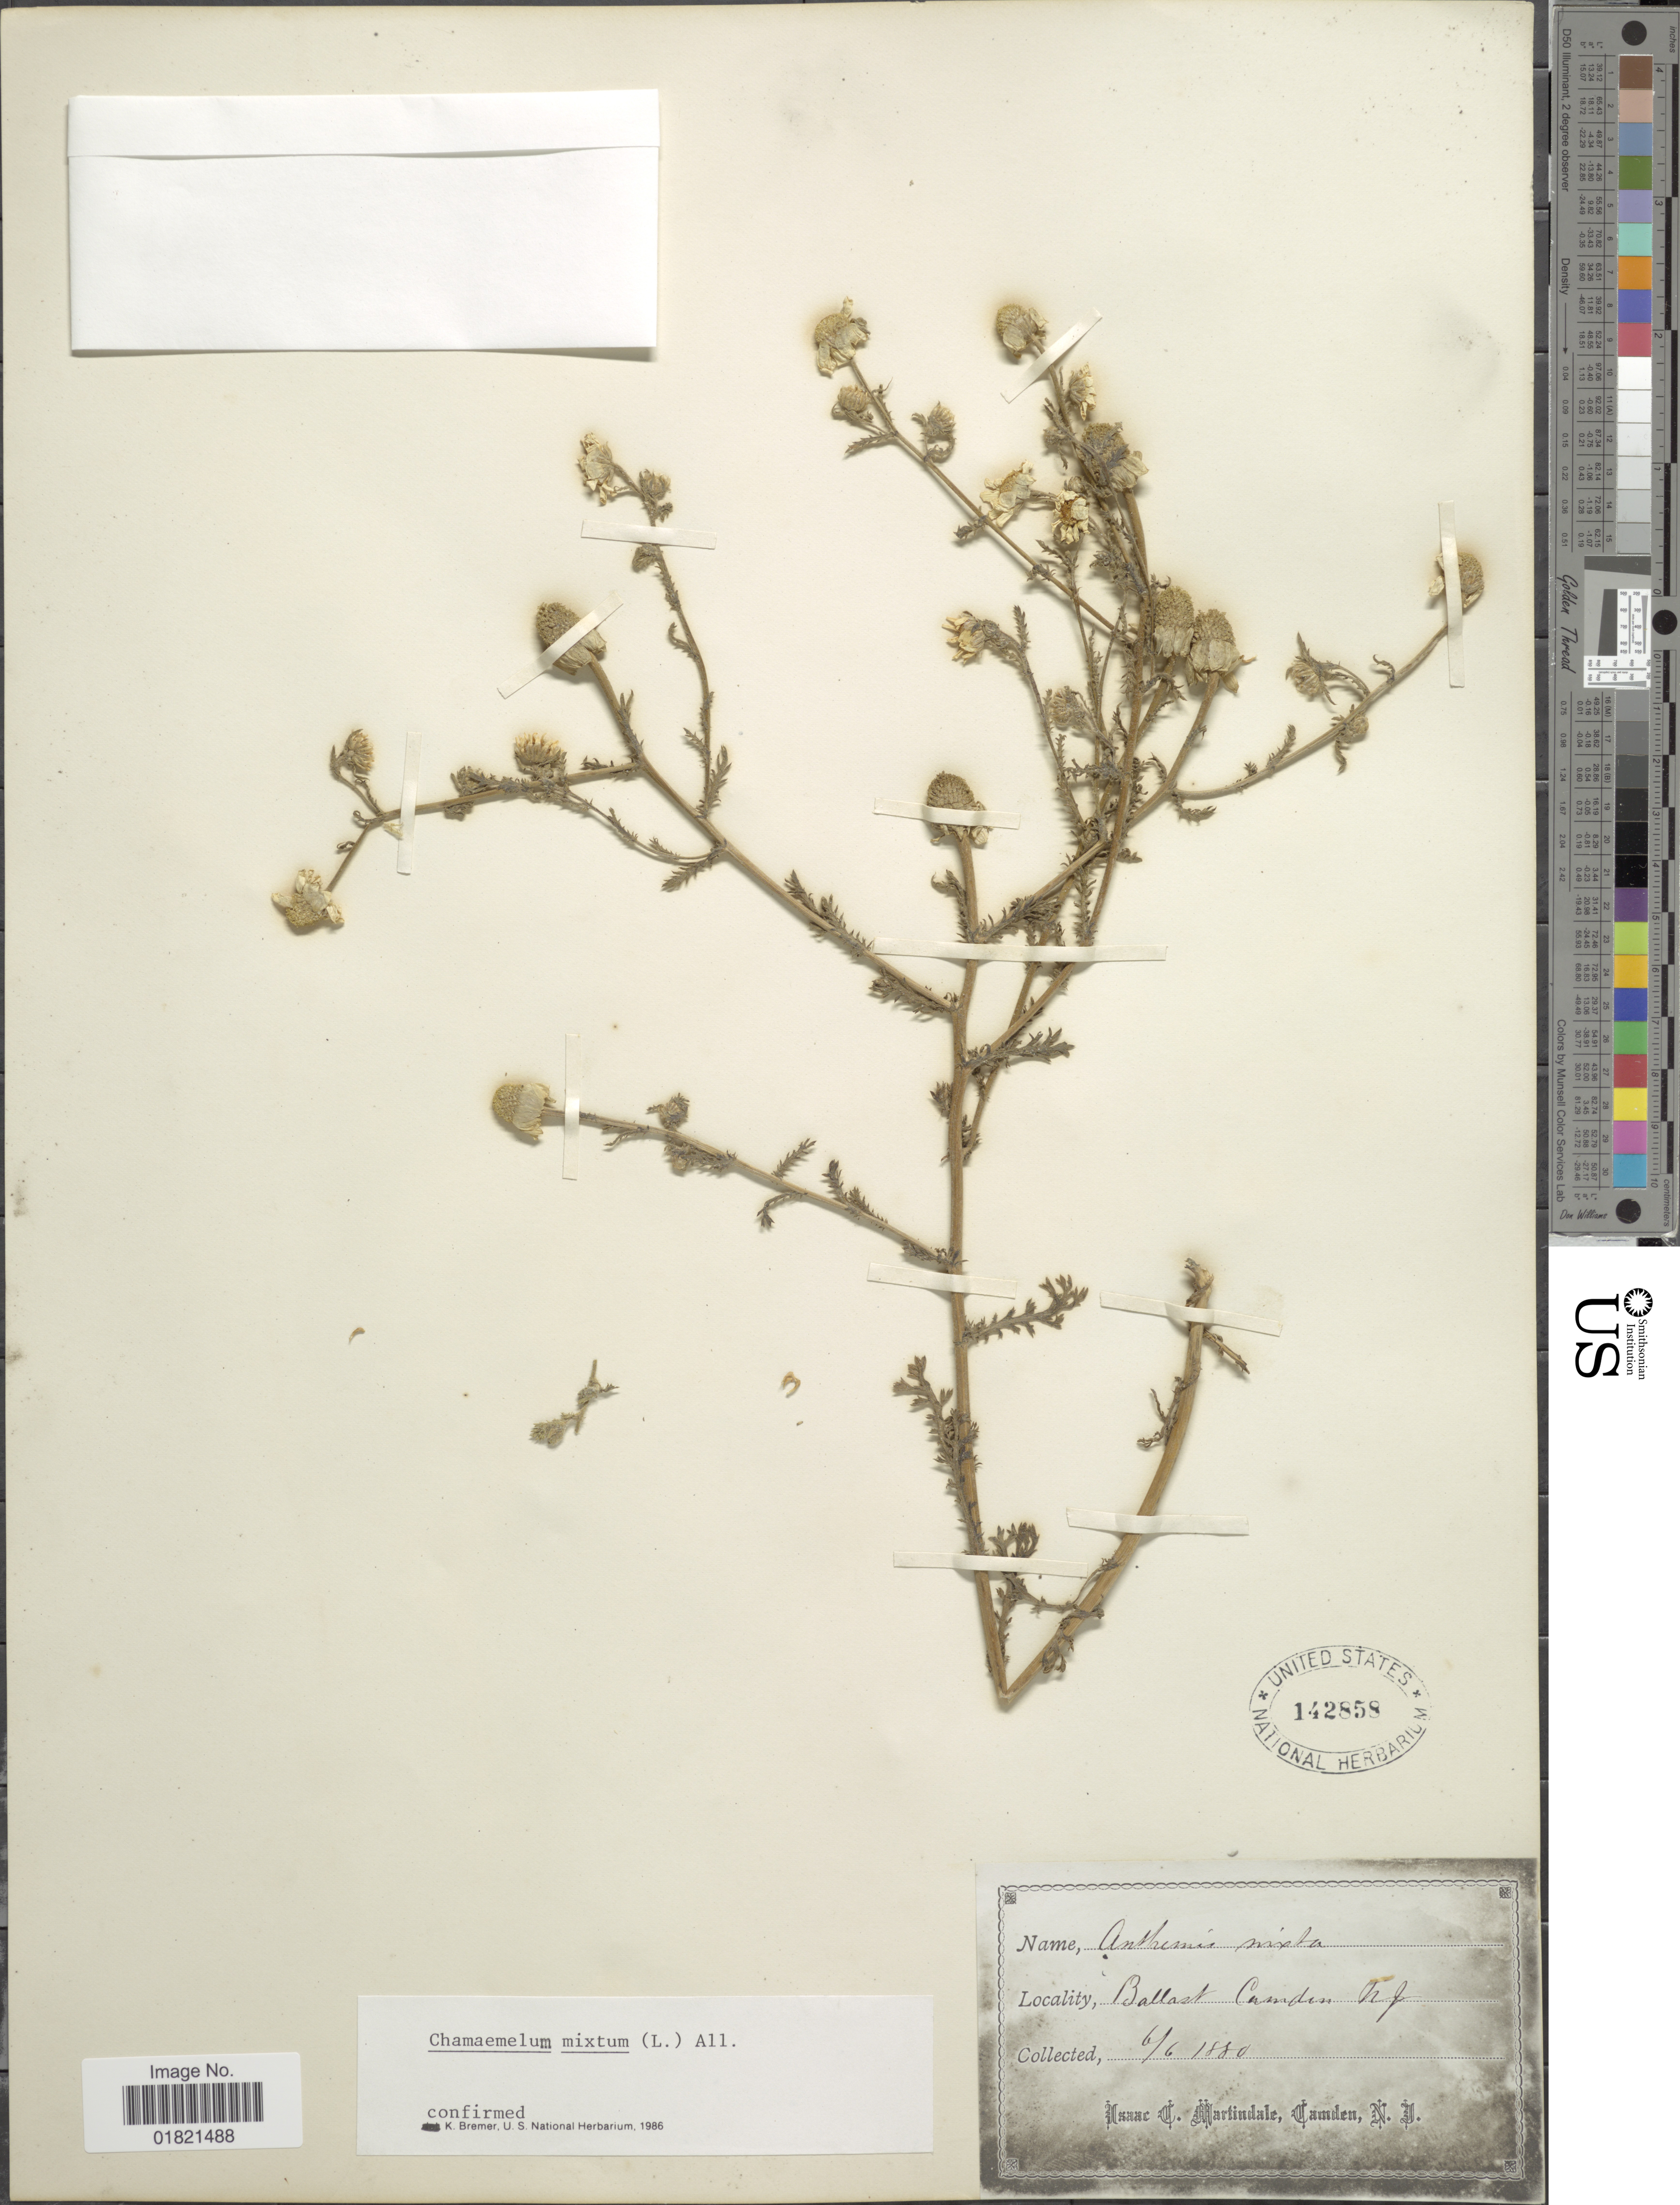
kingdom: Plantae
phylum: Tracheophyta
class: Magnoliopsida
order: Asterales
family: Asteraceae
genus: Chamaemelum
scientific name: Chamaemelum mixtum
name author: L.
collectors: I. C. Martindale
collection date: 1880-06-06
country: United States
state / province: New Jersey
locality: Ballast, Camden, N.J.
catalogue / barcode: US 142858